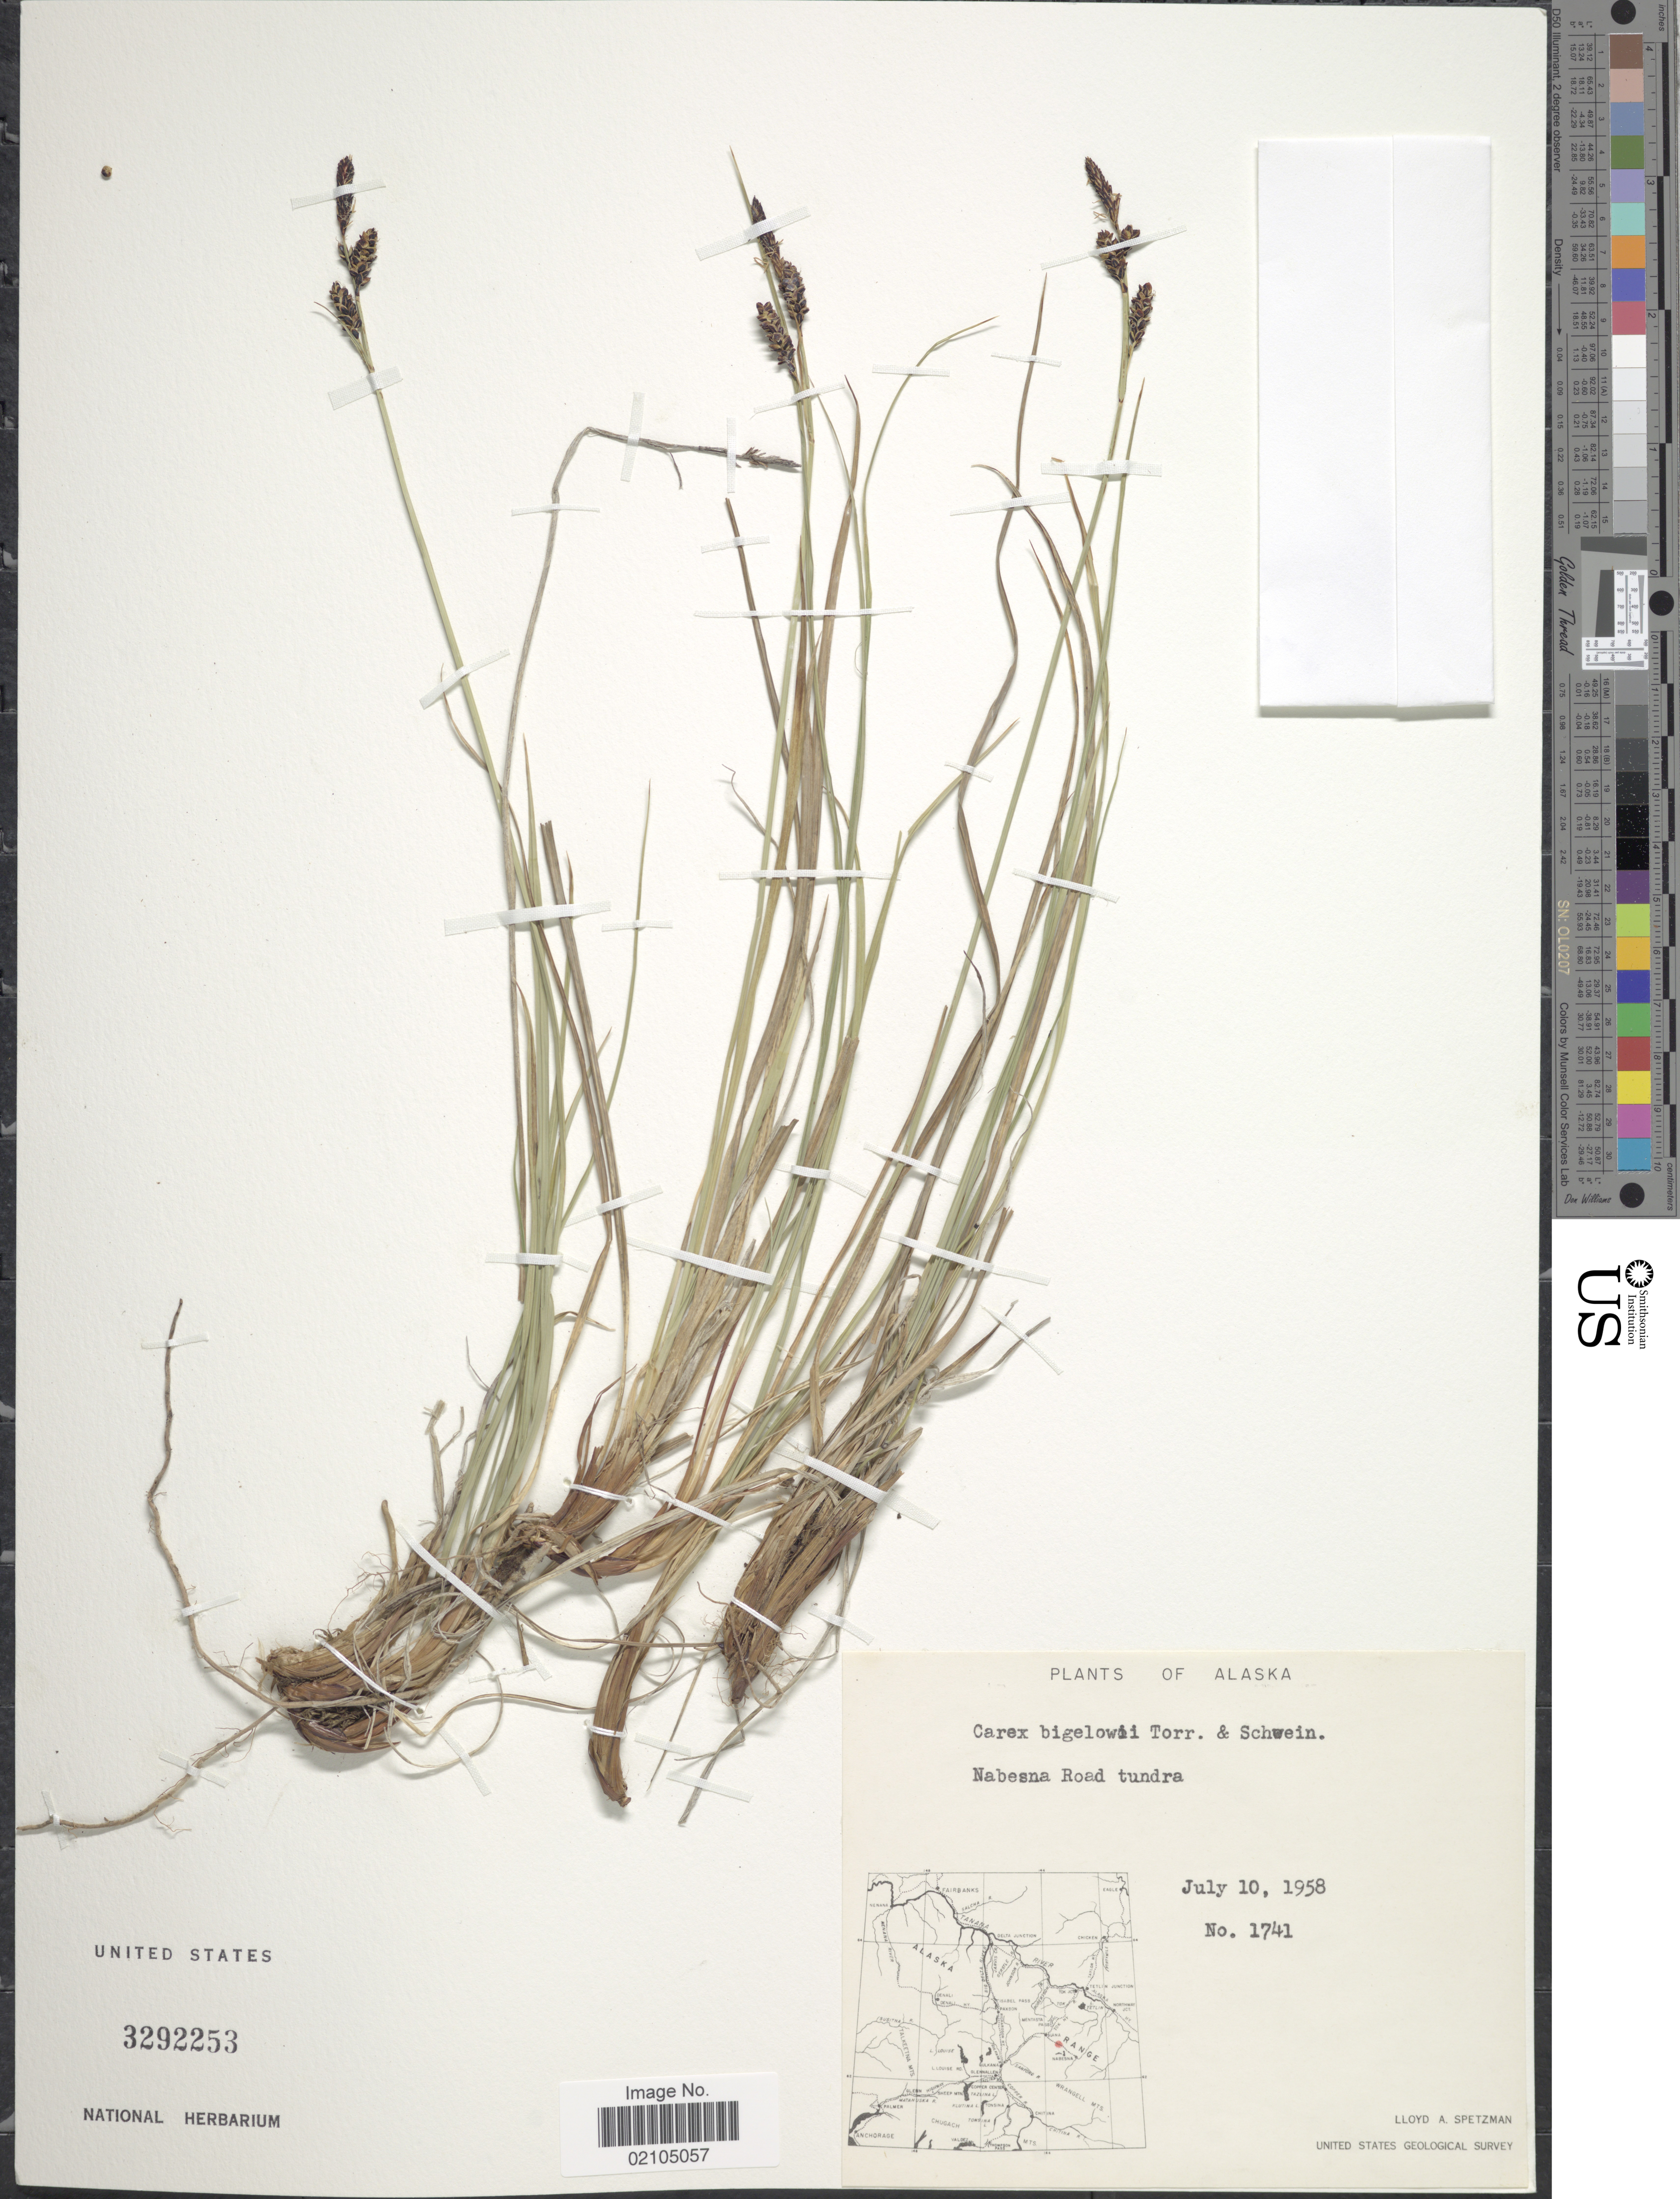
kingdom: Plantae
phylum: Tracheophyta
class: Liliopsida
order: Poales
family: Cyperaceae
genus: Carex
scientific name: Carex bigelowii subsp. lugens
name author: (Holm) T.V. Egorova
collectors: L. Spetzman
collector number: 1741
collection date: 1958-07-10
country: United States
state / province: Alaska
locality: Nabesna Road tundra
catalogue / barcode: US 3292253